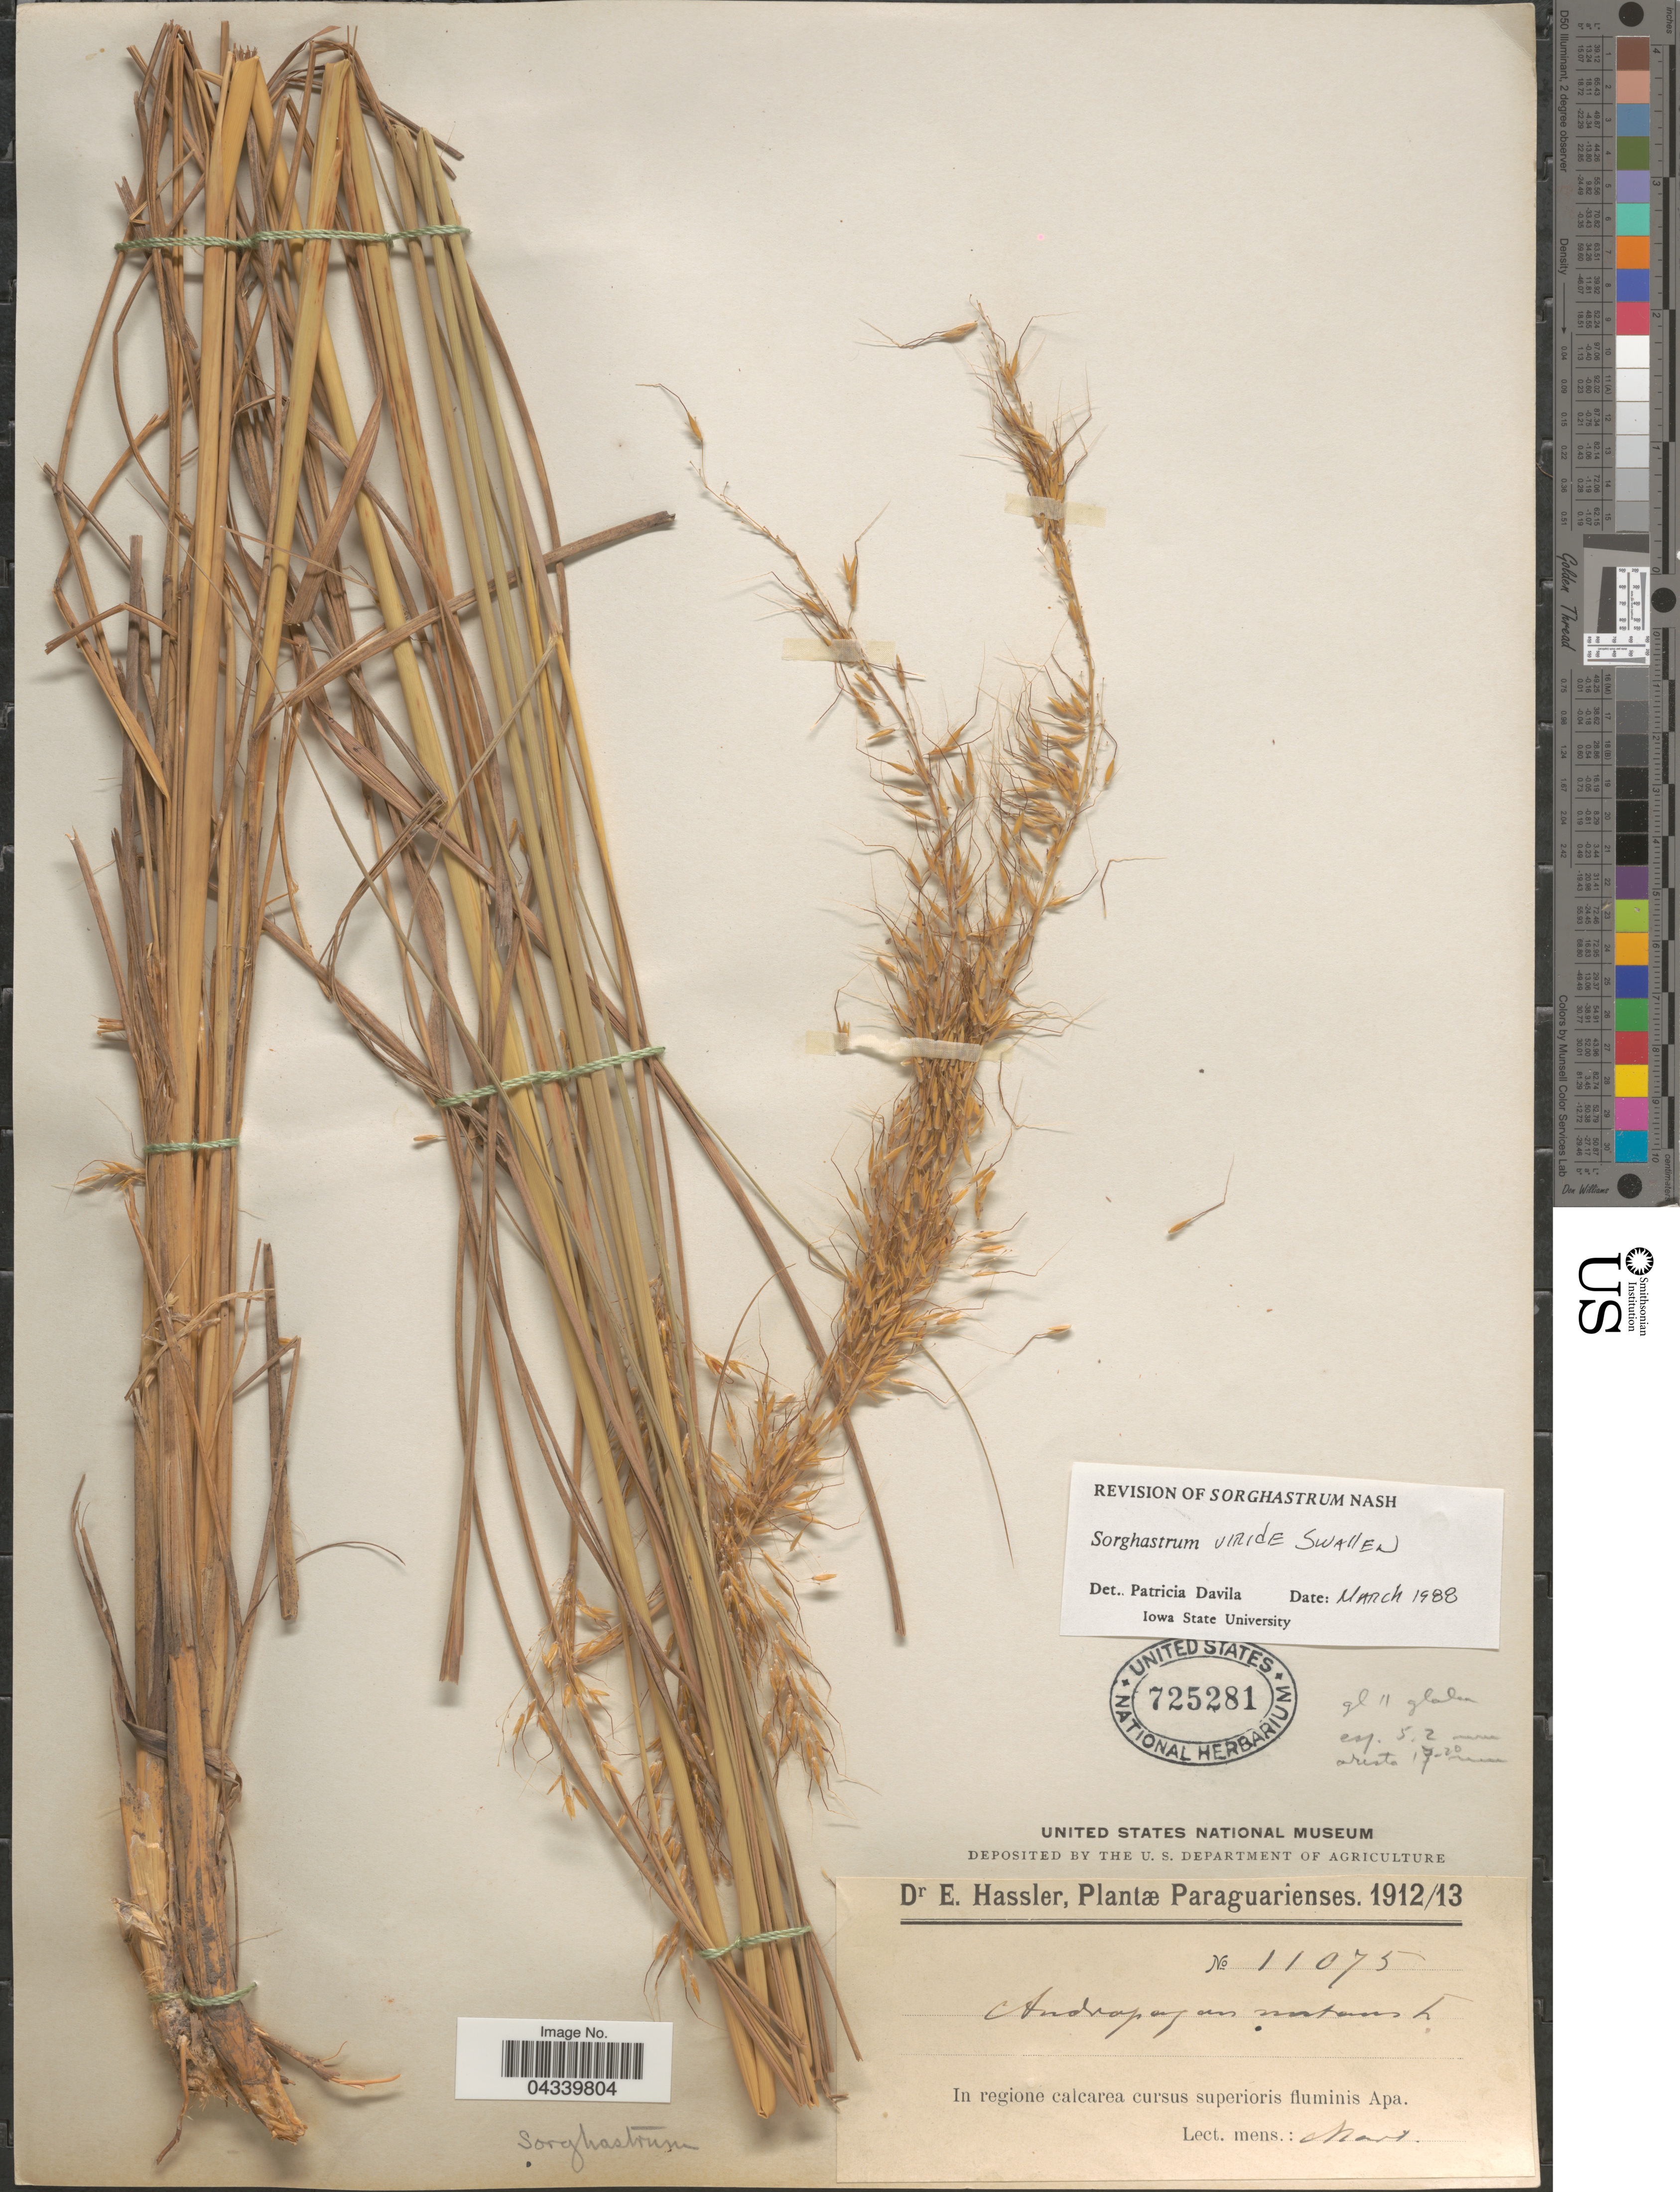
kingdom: Plantae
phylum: Tracheophyta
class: Liliopsida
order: Poales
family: Poaceae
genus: Sorghastrum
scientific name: Sorghastrum viride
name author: Swallen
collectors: E. Hassler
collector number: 11075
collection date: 1912-03/1913-03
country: Paraguay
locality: In regione calcarea cursus superioris fluminis Apa.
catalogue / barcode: US 725281